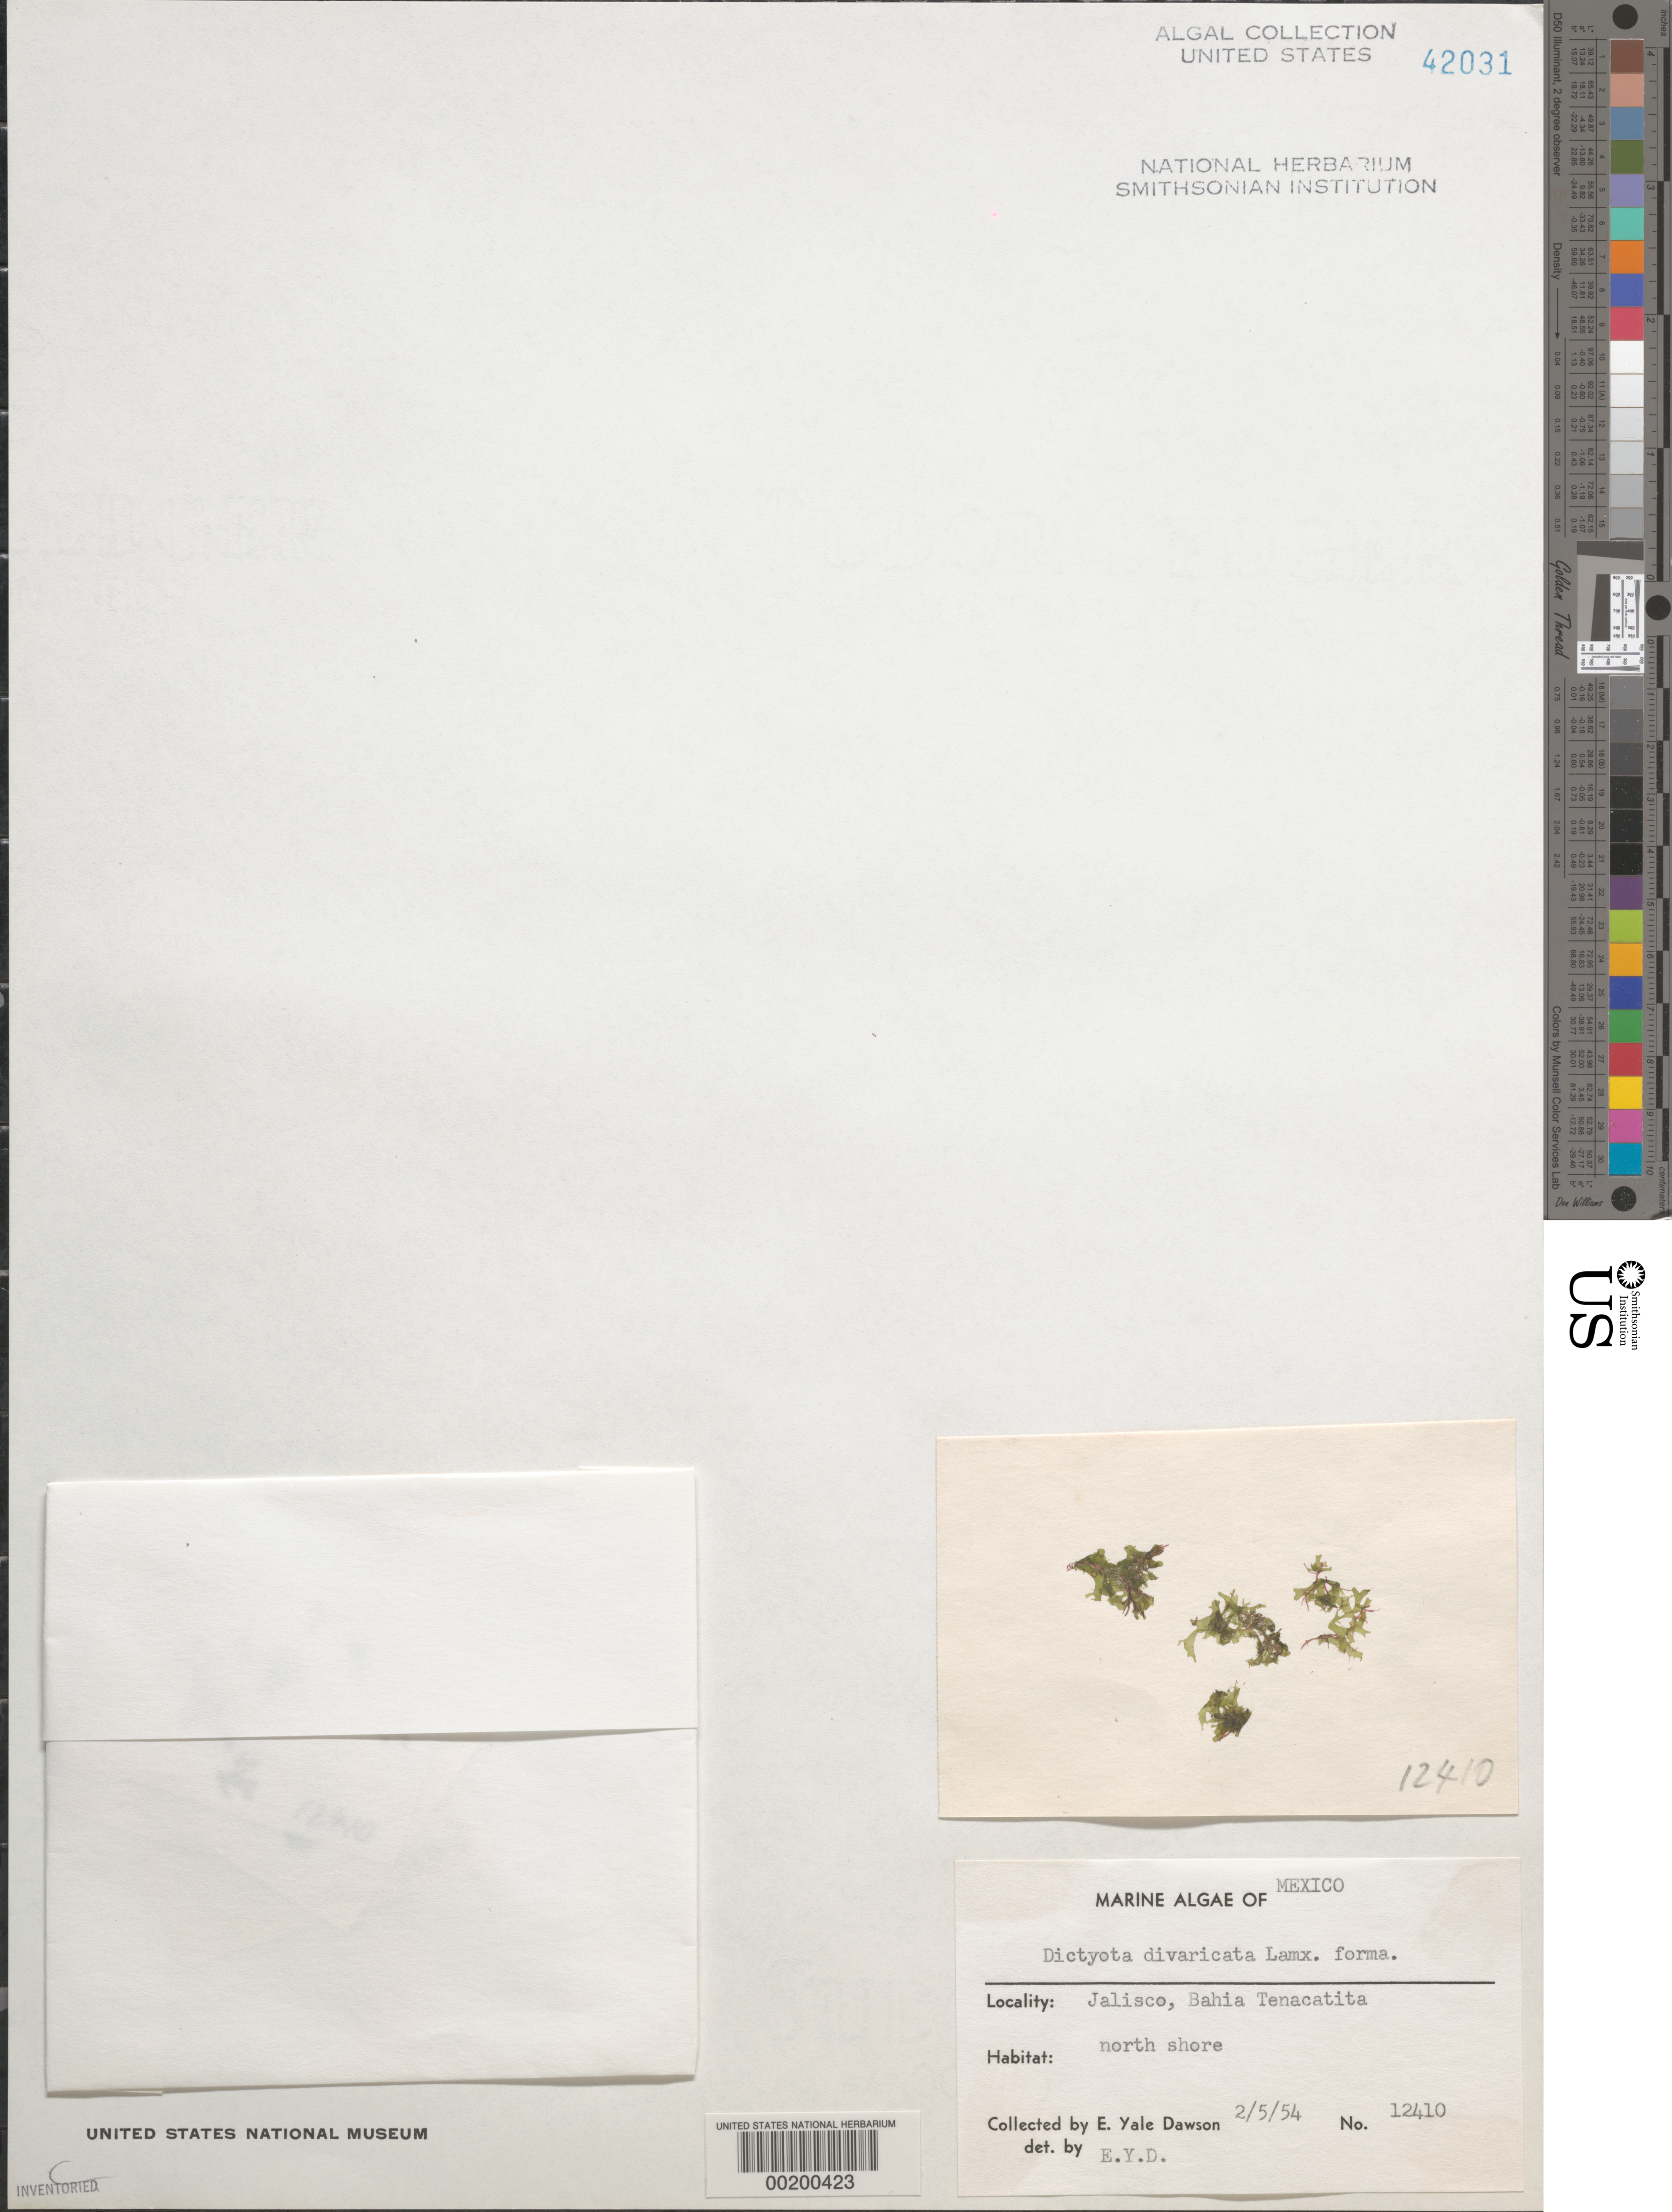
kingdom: Chromista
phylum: Ochrophyta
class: Phaeophyceae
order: Dictyotales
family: Dictyotaceae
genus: Dictyota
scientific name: Dictyota divaricata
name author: J.V.Lamouroux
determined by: Dawson, E. Y.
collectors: E. Y. Dawson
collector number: EYD 12410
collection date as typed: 05 Feb 1954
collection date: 1954-02-05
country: Mexico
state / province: Jalisco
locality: Bahia Tenacatita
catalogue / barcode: US 42031